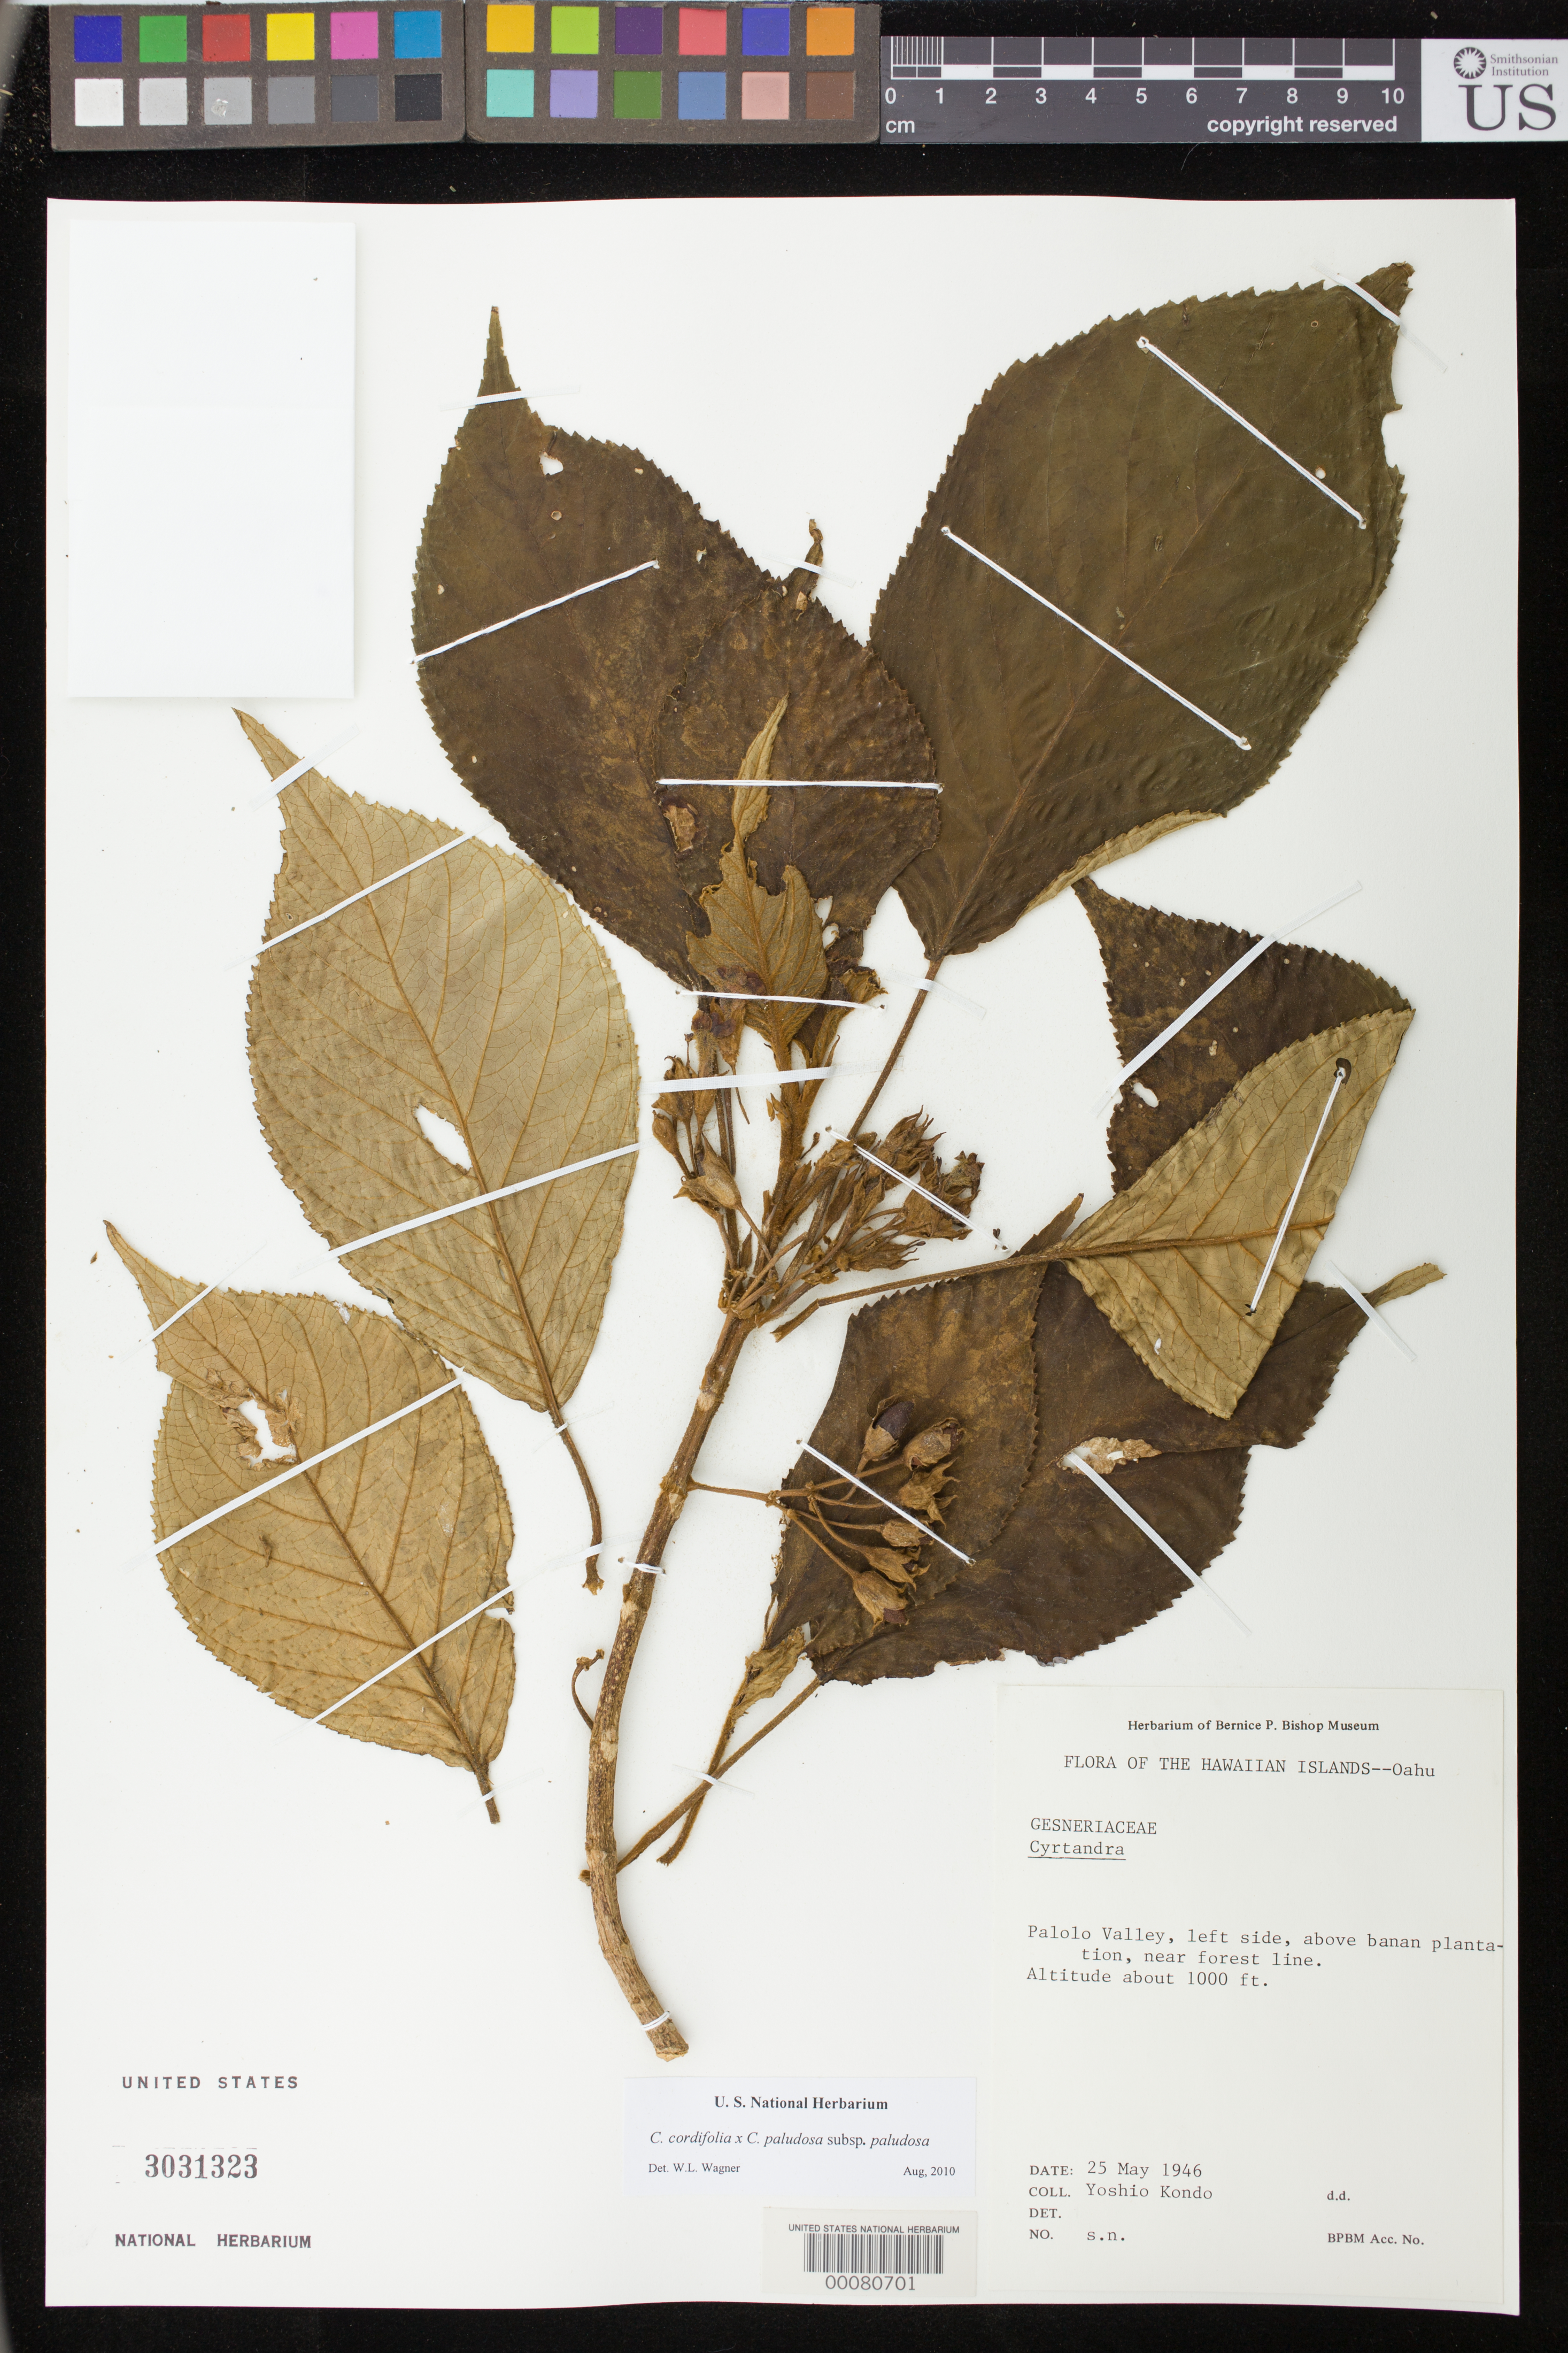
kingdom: Plantae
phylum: Tracheophyta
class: Magnoliopsida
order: Lamiales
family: Gesneriaceae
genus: Cyrtandra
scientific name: Cyrtandra cordifolia x C. paludosa var. paludosa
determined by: Wagner, W. L., (BOT), Smithsonian Institution - National Museum of Natural History (UNITED STATES)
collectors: Y. Kondo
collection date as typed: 25 May 1946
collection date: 1946-05-25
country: United States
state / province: Hawaii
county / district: Honolulu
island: Oahu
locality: Palolo valley, left side, above banan plantation, near forest line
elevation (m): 305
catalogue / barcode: US 3031323